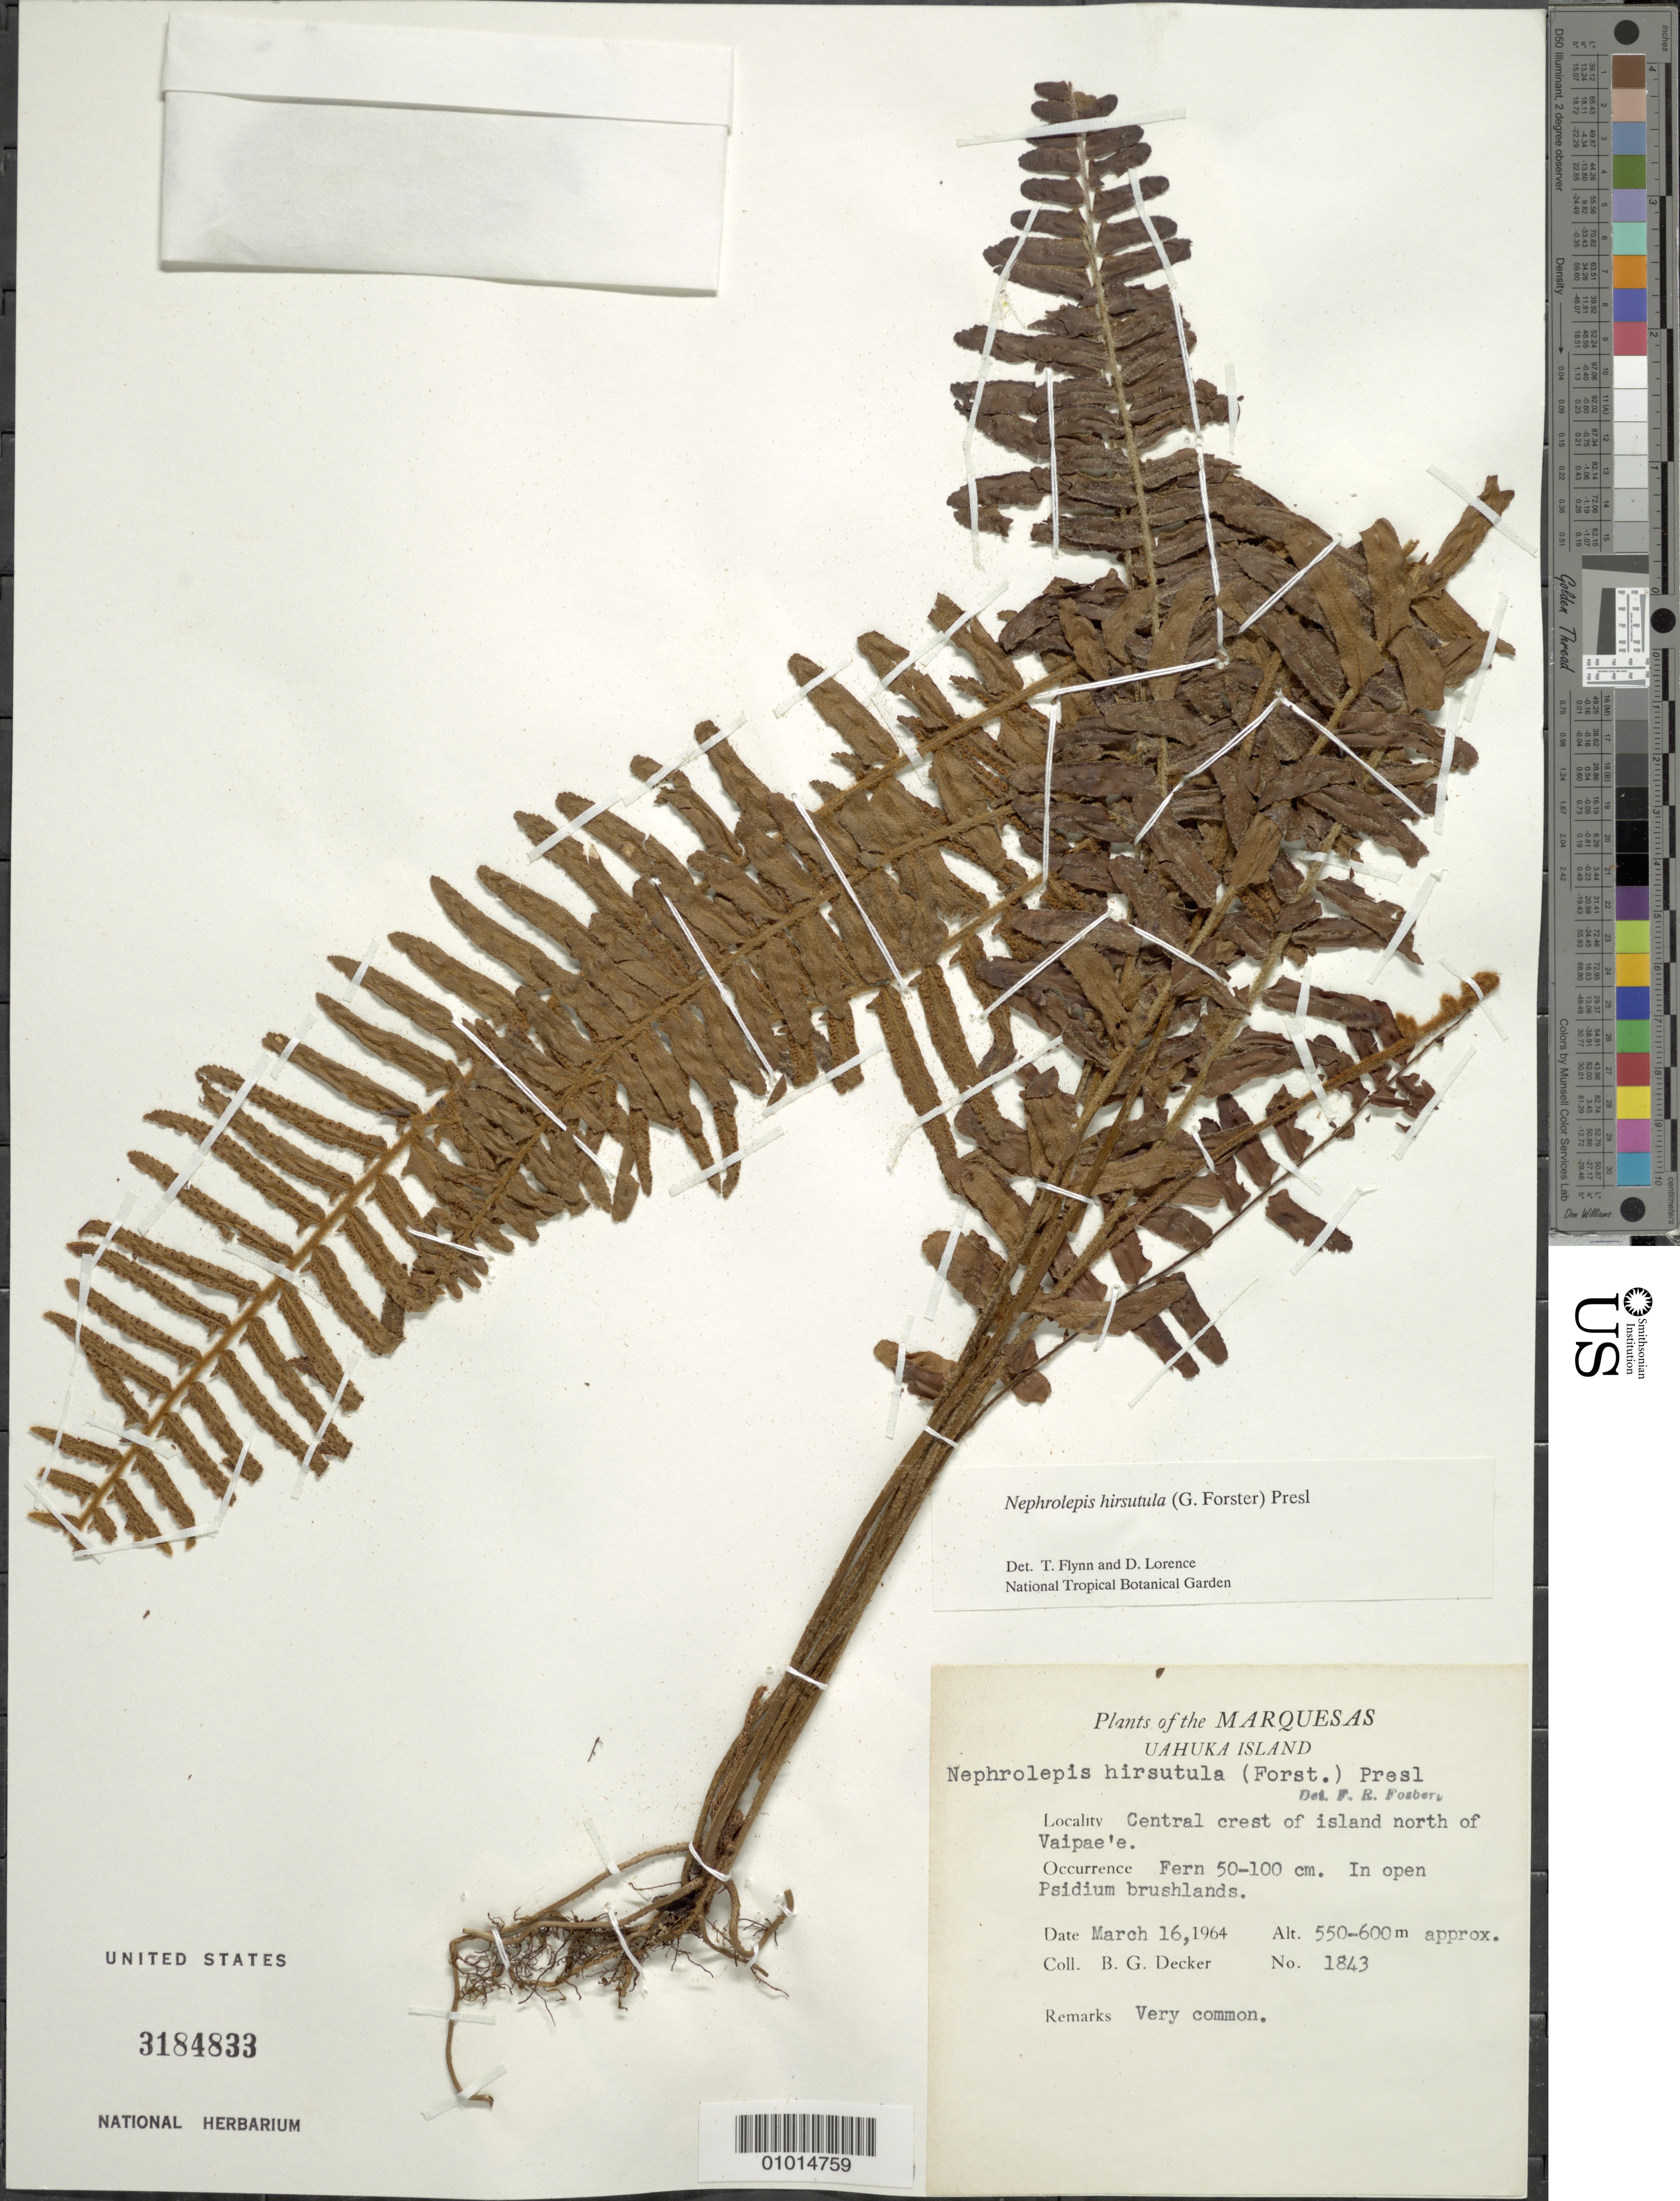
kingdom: Plantae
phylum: Tracheophyta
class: Polypodiopsida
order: Polypodiales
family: Nephrolepidaceae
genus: Nephrolepis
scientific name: Nephrolepis hirsutula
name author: (G. Forst.) C. Presl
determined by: Lorence, David H., (PTBG), National Tropical Botanical Garden (UNITED STATES)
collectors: B. G. Decker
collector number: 1843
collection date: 1964-03-16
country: French Polynesia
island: Ua Huka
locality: Central crest of island N of Vaipae'e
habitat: In open Psidium brushlands; very common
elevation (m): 550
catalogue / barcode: US 3184833